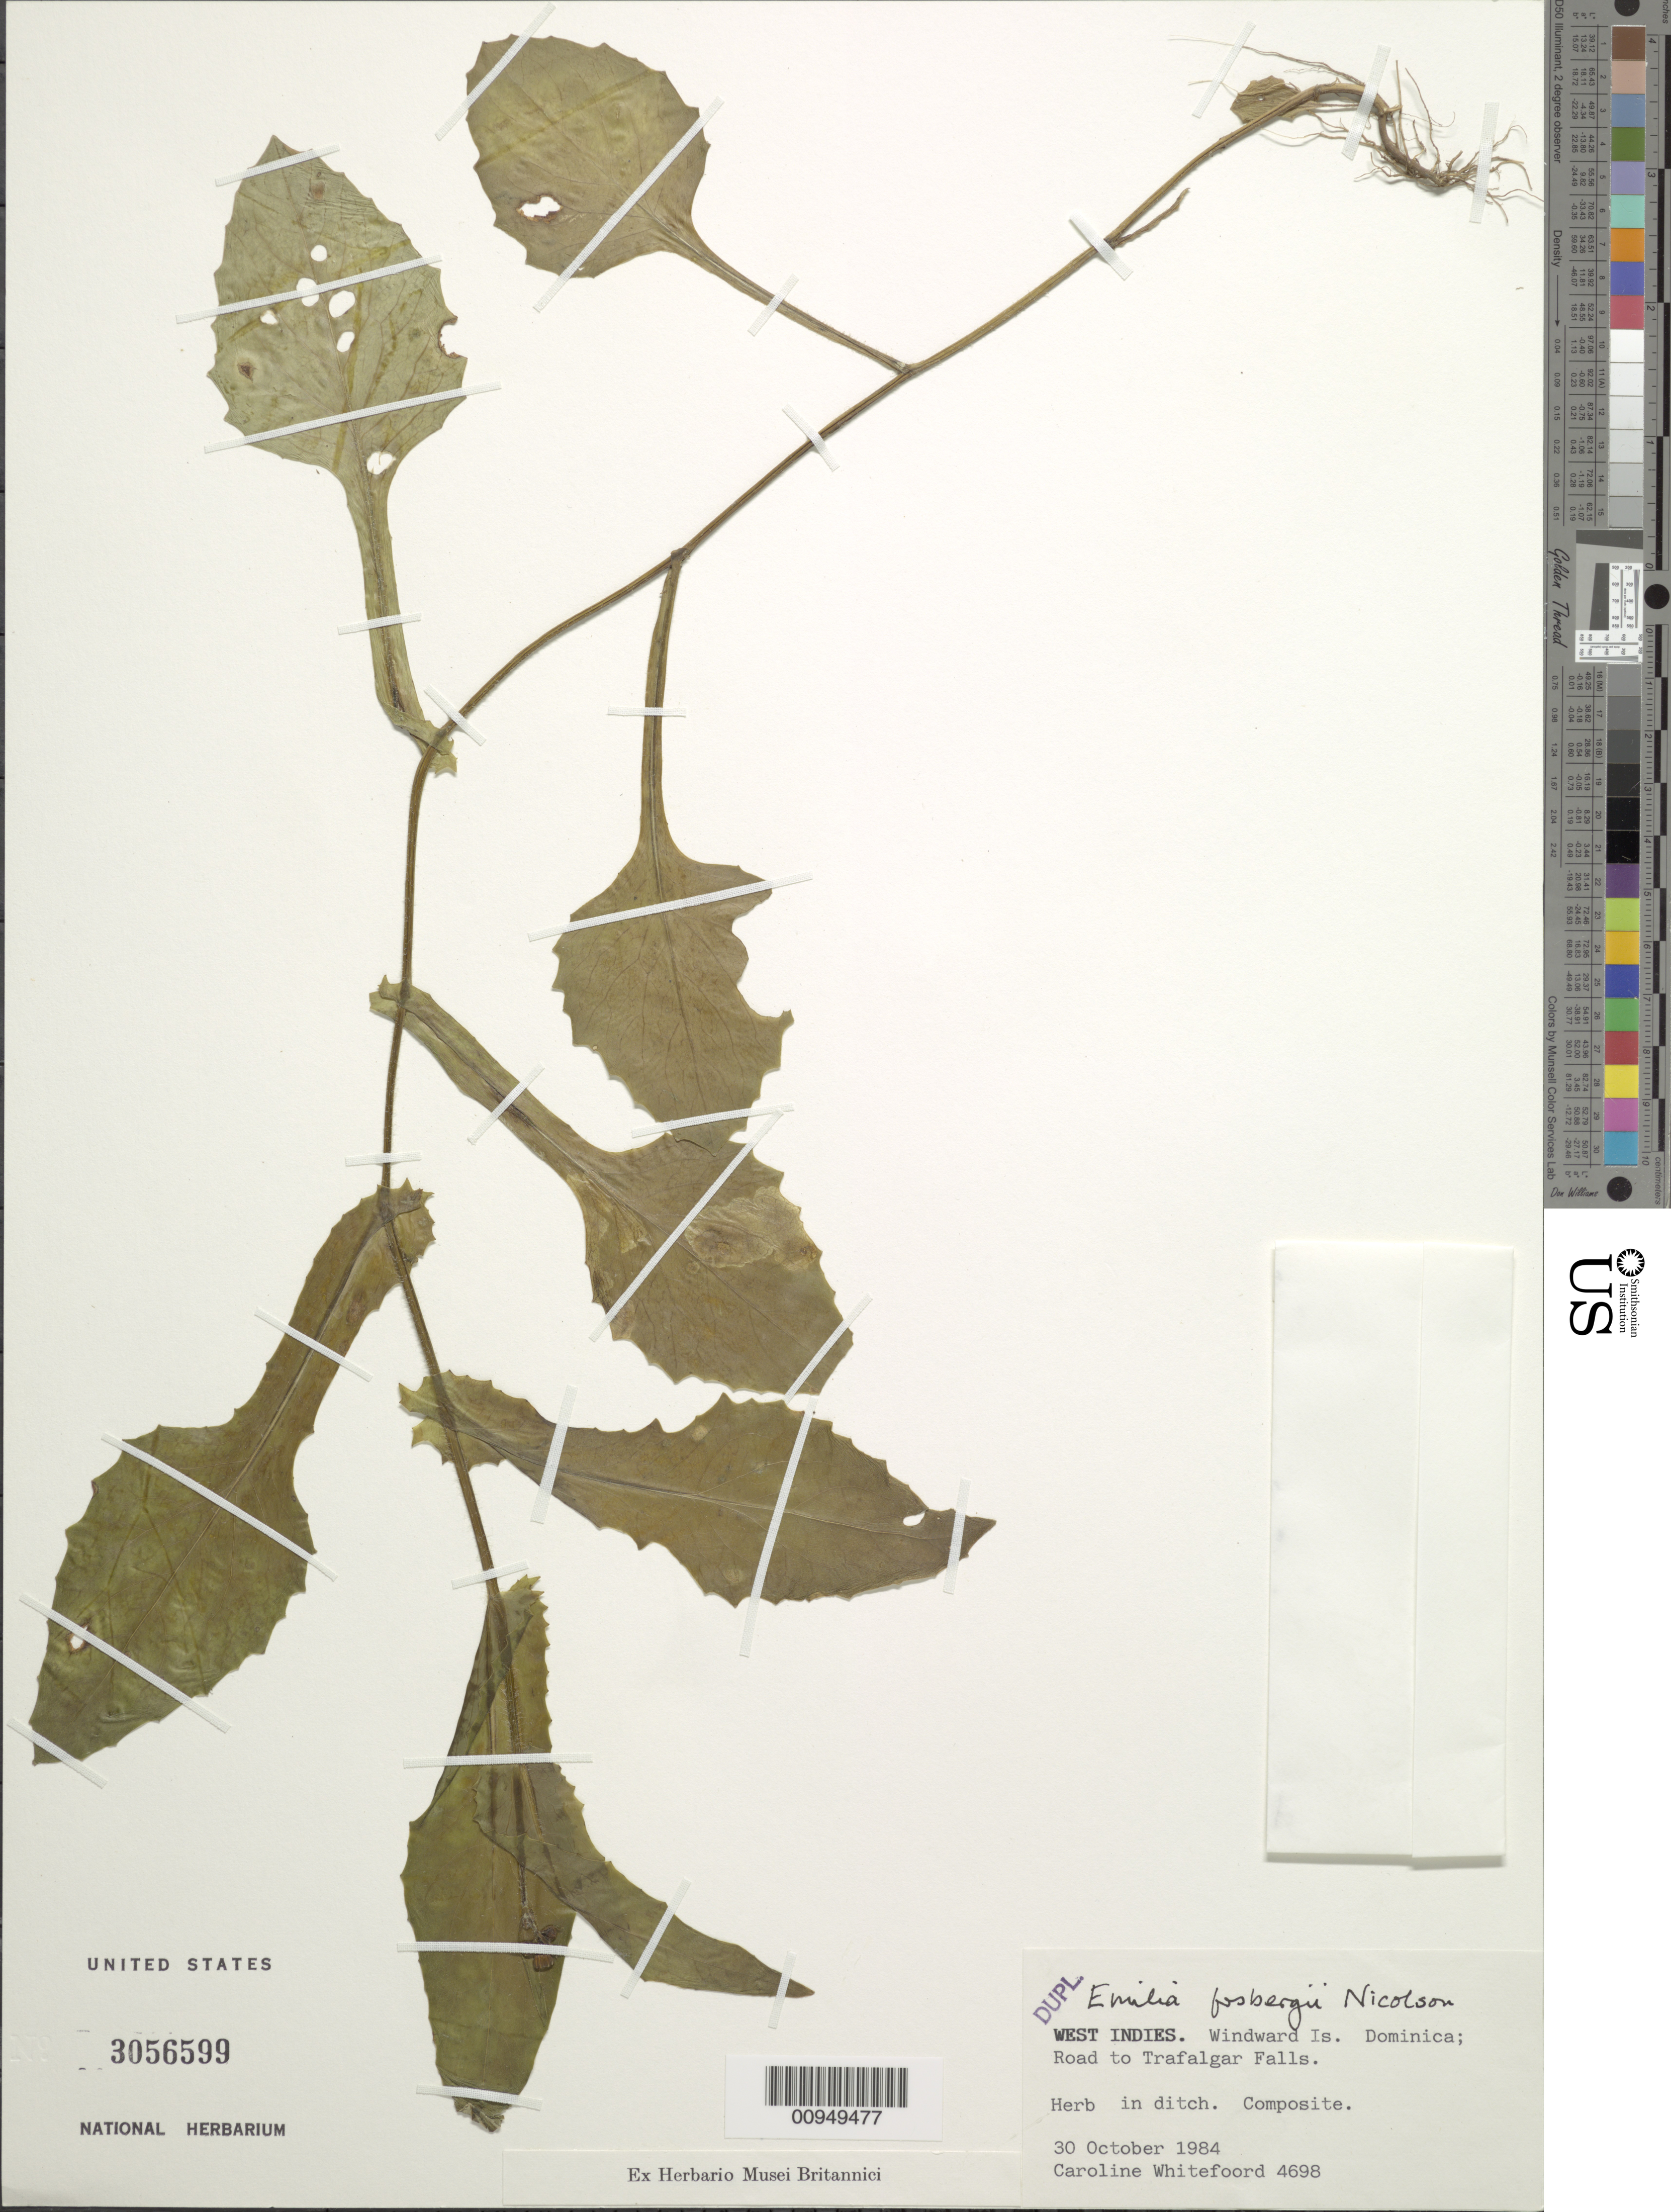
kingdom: Plantae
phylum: Tracheophyta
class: Magnoliopsida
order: Asterales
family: Asteraceae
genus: Emilia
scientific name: Emilia fosbergii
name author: Nicolson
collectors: C. Whitefoord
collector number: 4698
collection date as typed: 30 Oct 1984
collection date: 1984-10-30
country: Dominica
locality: Road Trafalgar Falls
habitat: In ditch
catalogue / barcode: US 3056599